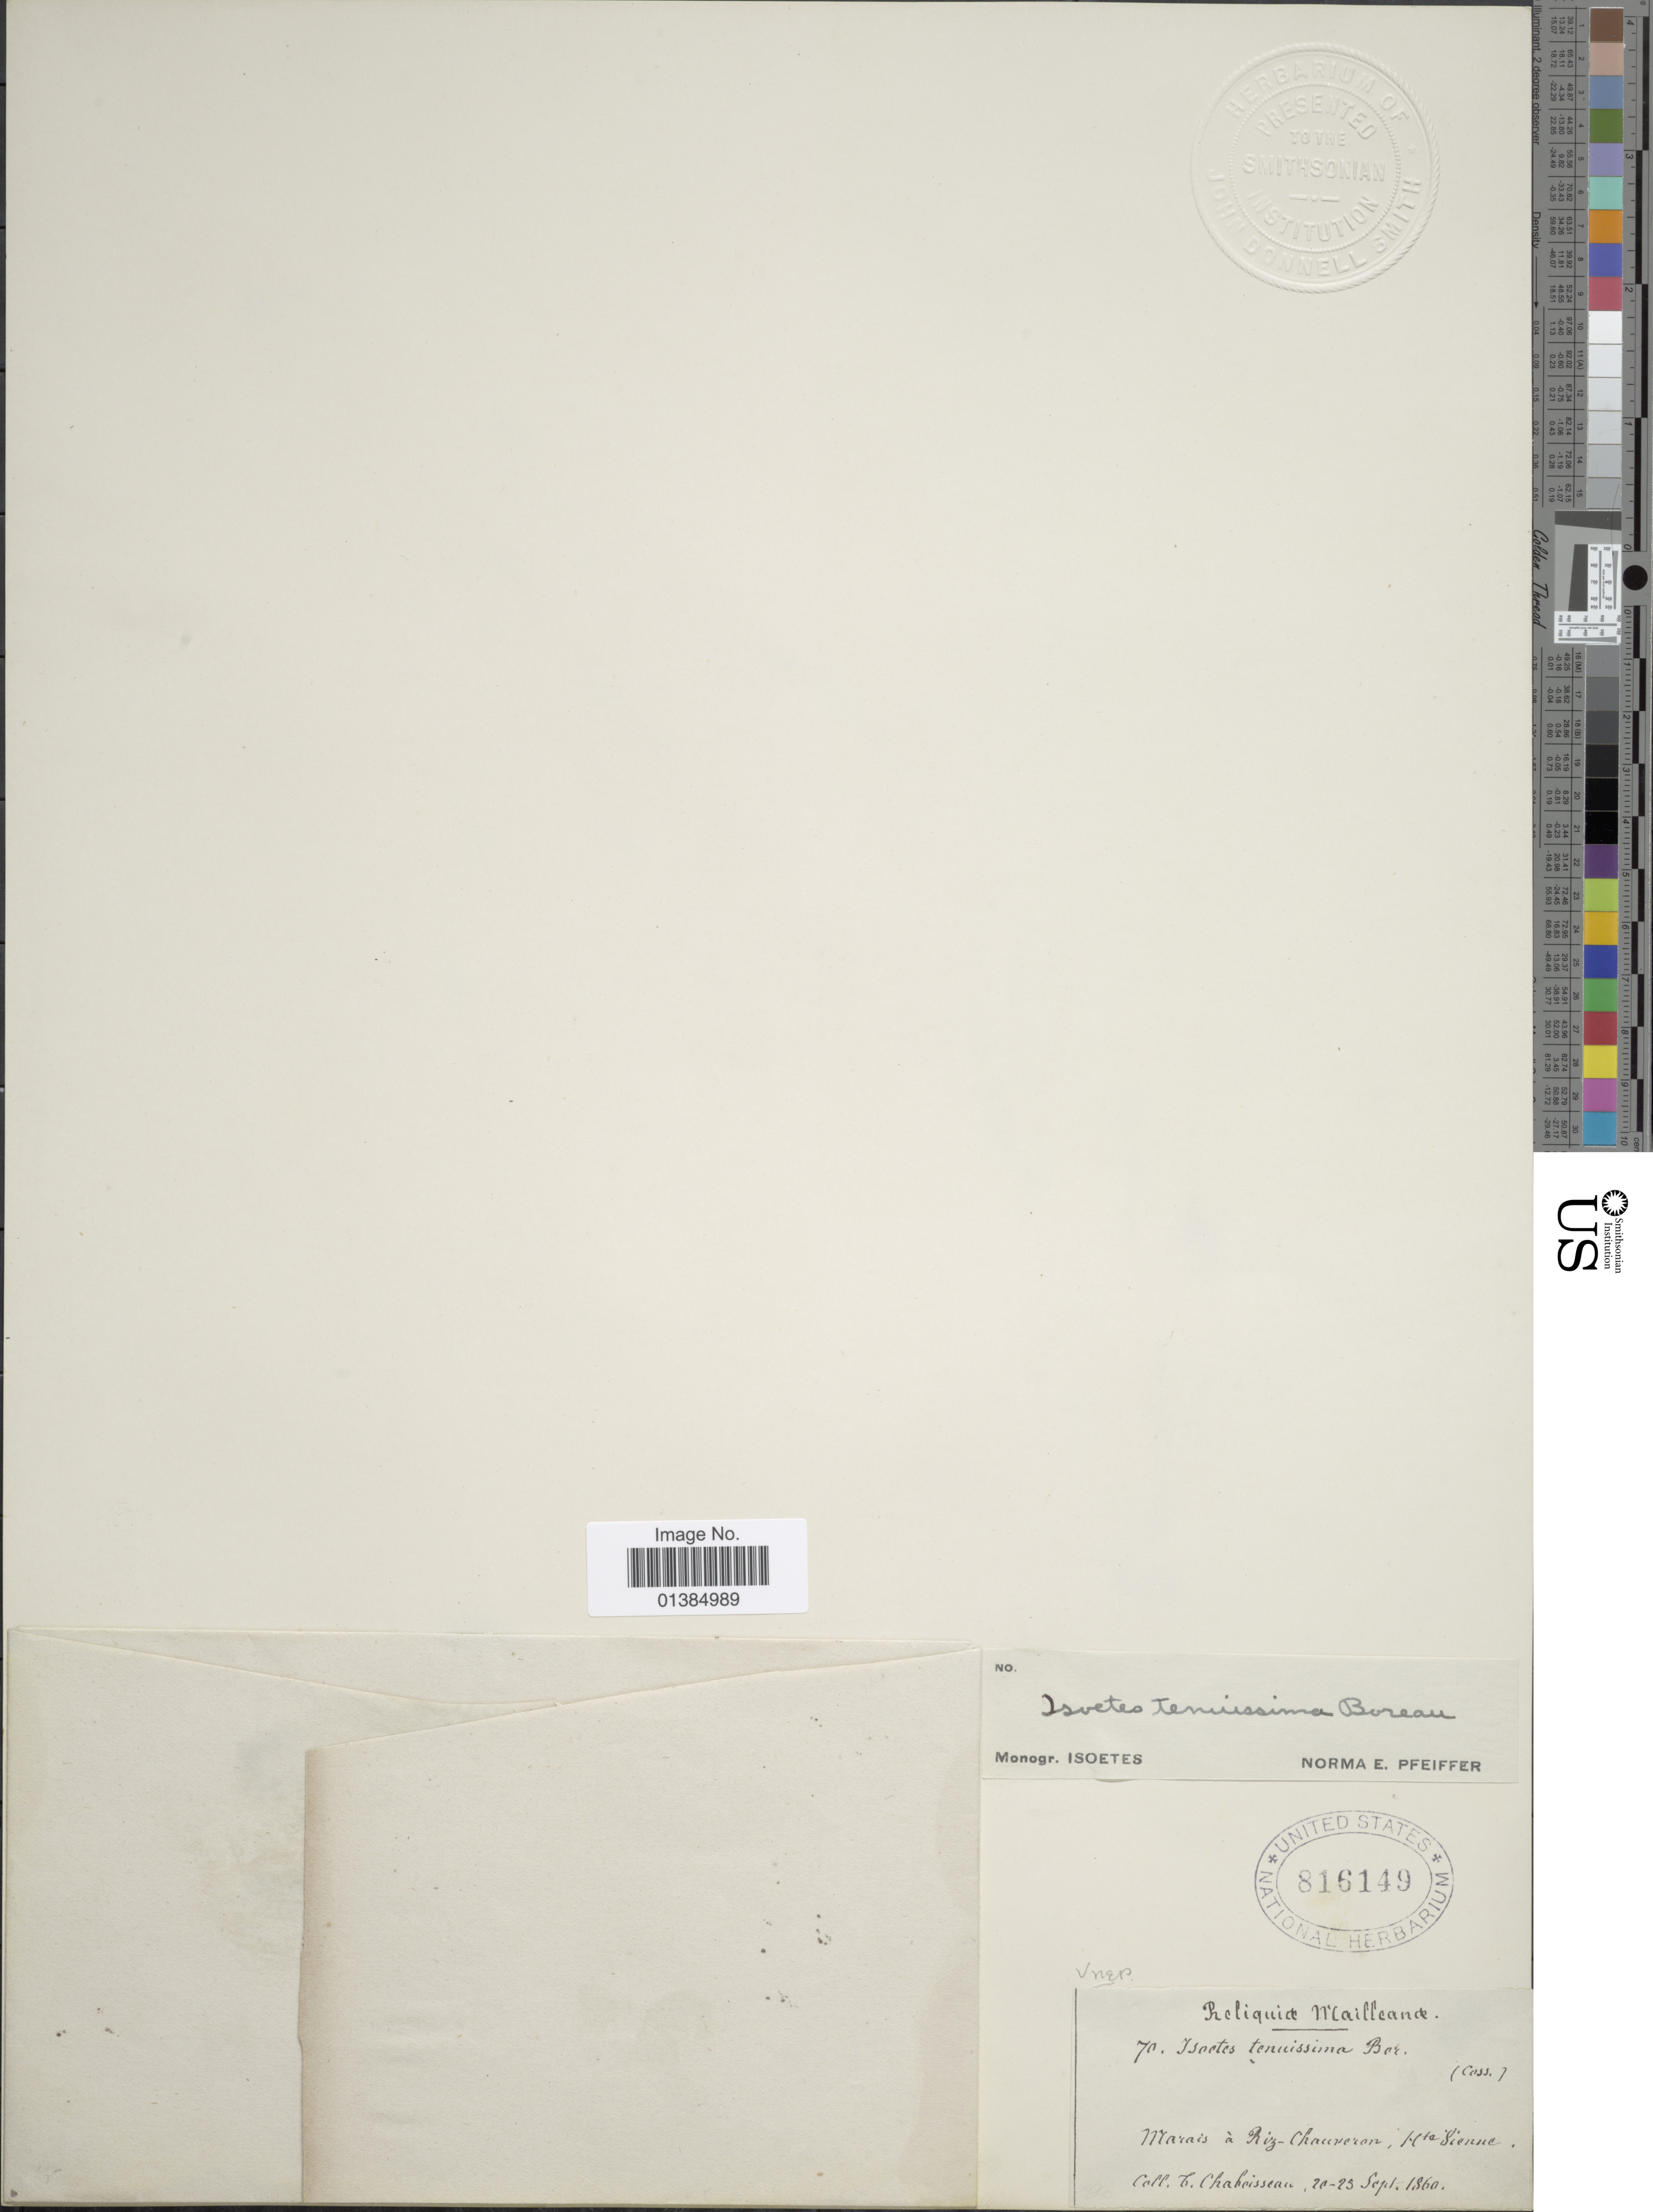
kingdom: Plantae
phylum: Tracheophyta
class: Lycopodiopsida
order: Isoetales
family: Isoetaceae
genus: Isoetes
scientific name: Isoetes tenuissima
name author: Mart.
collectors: T. Chaboisseau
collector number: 70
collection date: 1860-09-20/1860-09-25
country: France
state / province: Nouvelle-Aquitaine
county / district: Haute-Vienne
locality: Reliquide Mailleande, Marais à Riz-Chauveron, Hte Sienne.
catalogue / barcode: US 816149